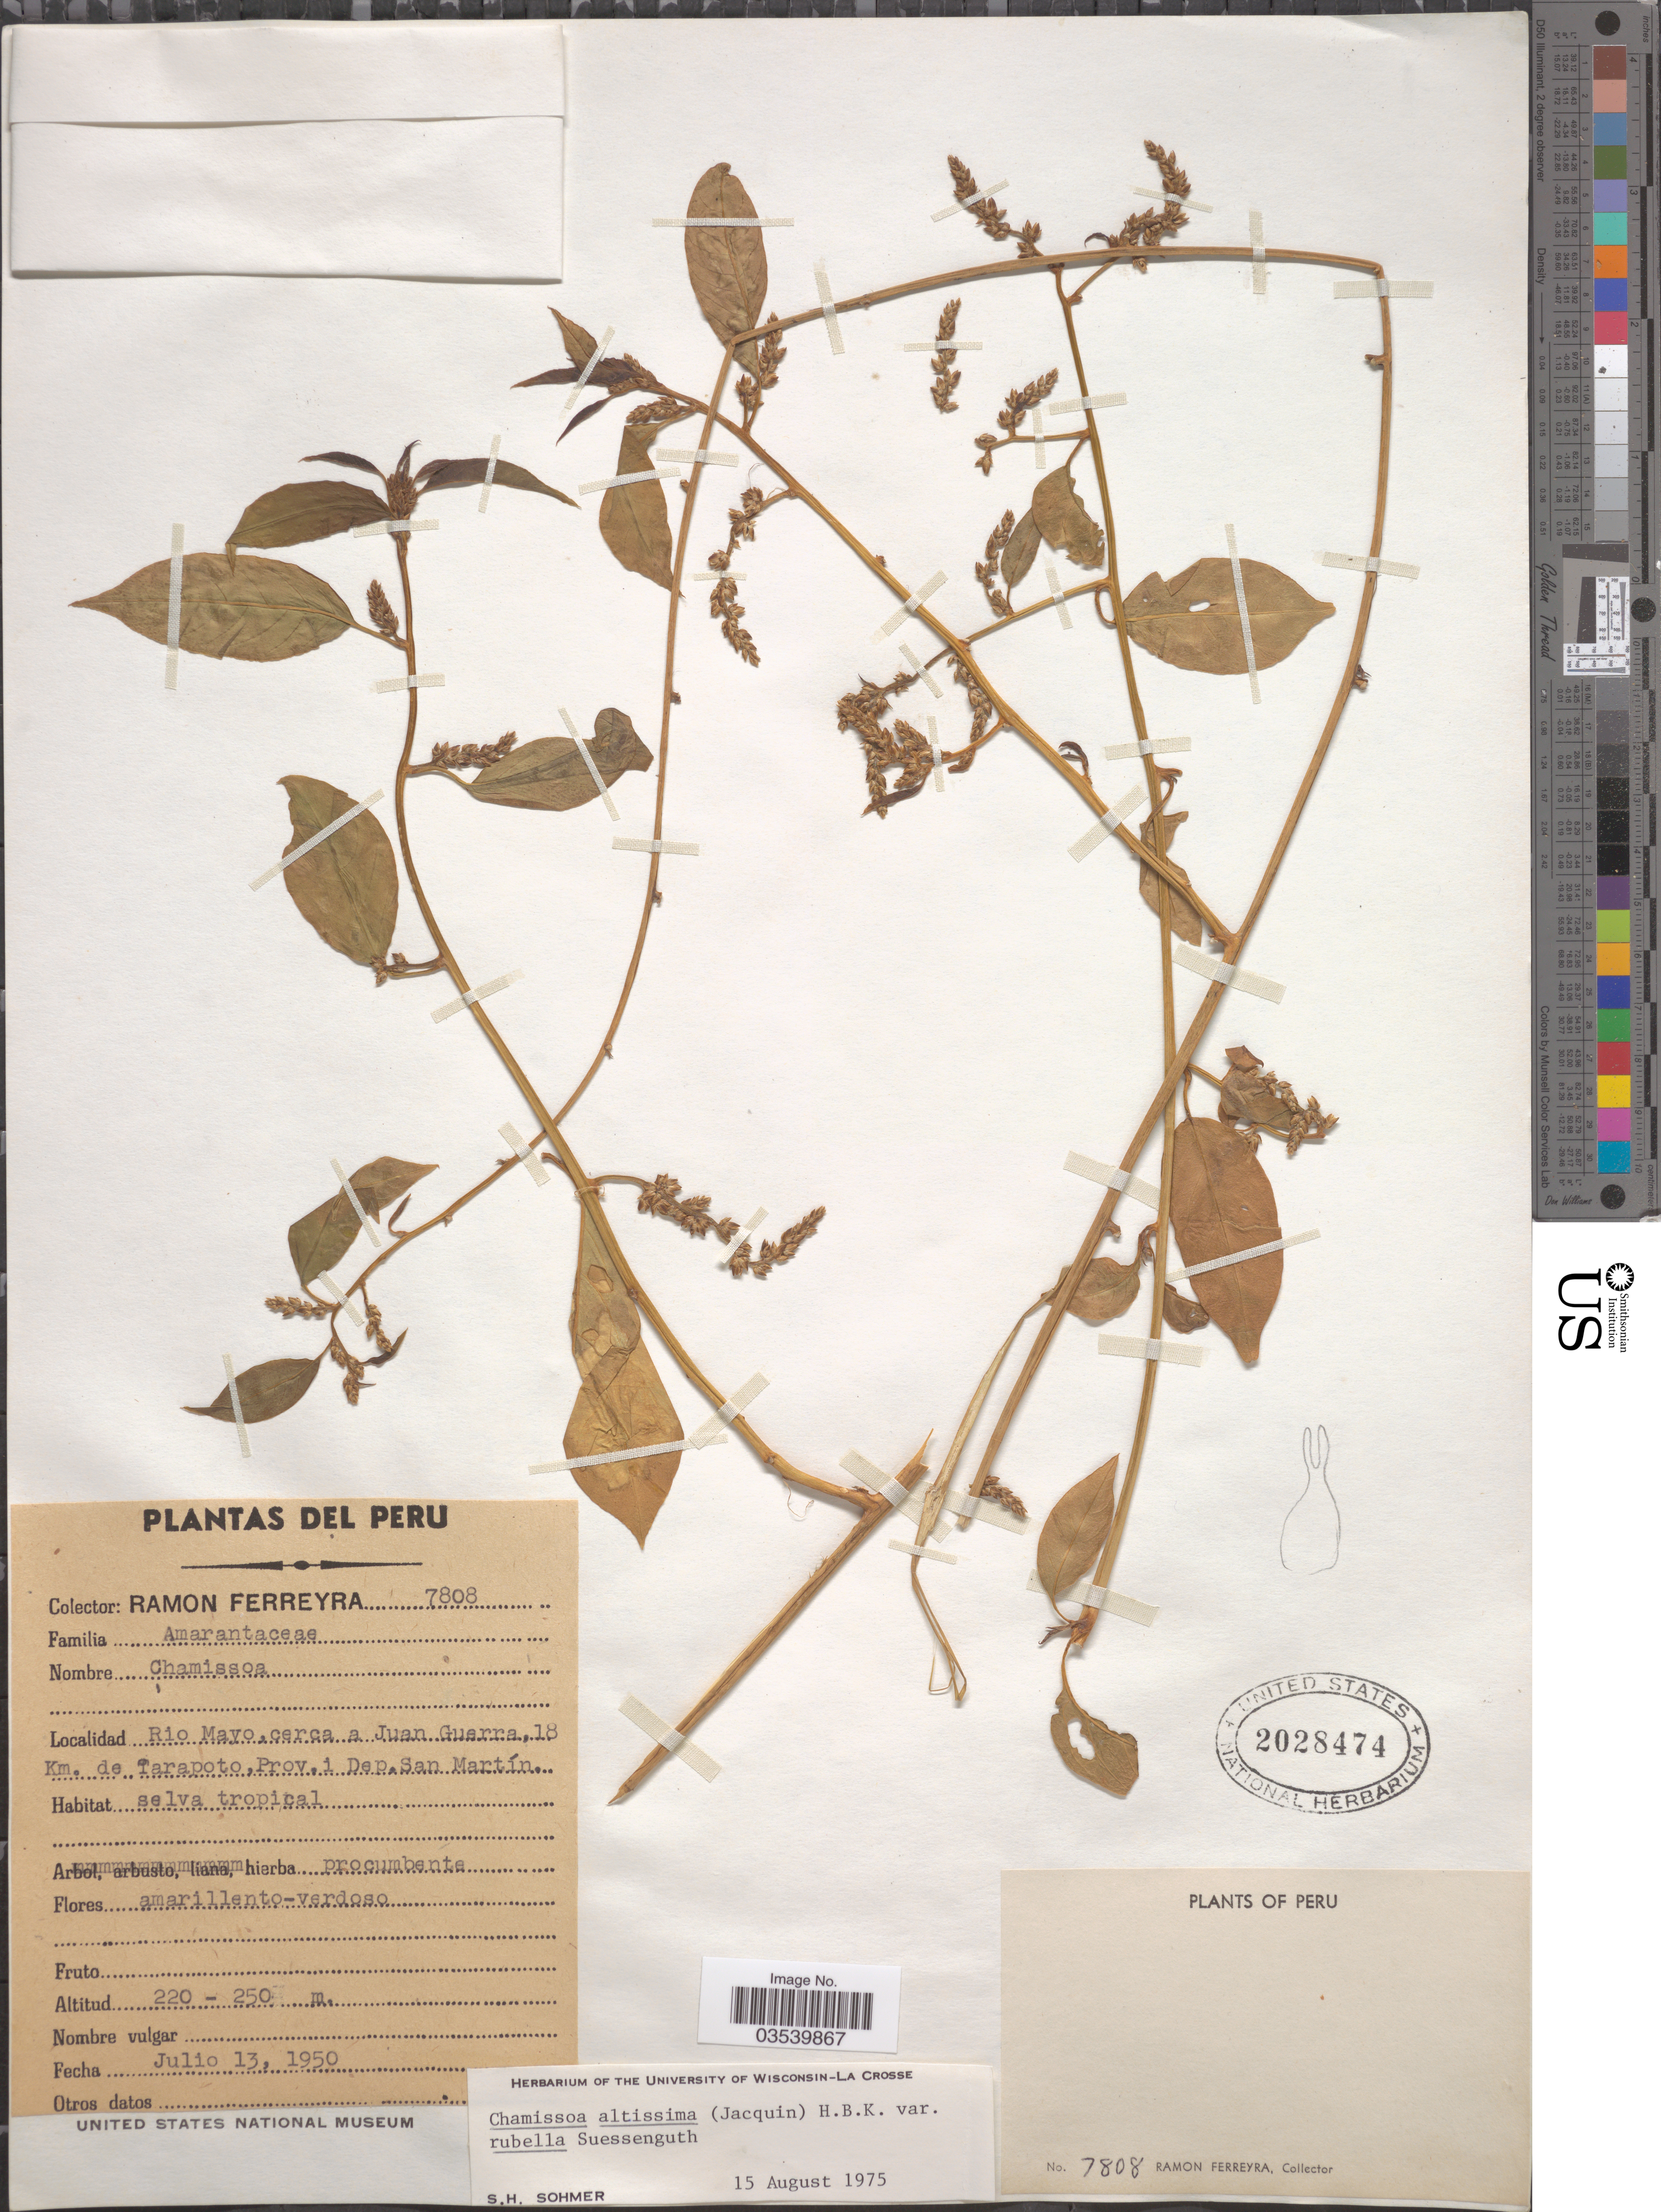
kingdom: Plantae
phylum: Tracheophyta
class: Magnoliopsida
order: Caryophyllales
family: Amaranthaceae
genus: Chamissoa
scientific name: Chamissoa altissima var. rubella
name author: Suess.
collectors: R. A. Ferreyra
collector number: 7808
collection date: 1950-07-13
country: Peru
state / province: San Martín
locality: Rio Mayo, cerca a Juan Guerra, 18 Km. de Tarapoto, Prov. i Dep. San Martín.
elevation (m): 220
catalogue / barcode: US 2028474